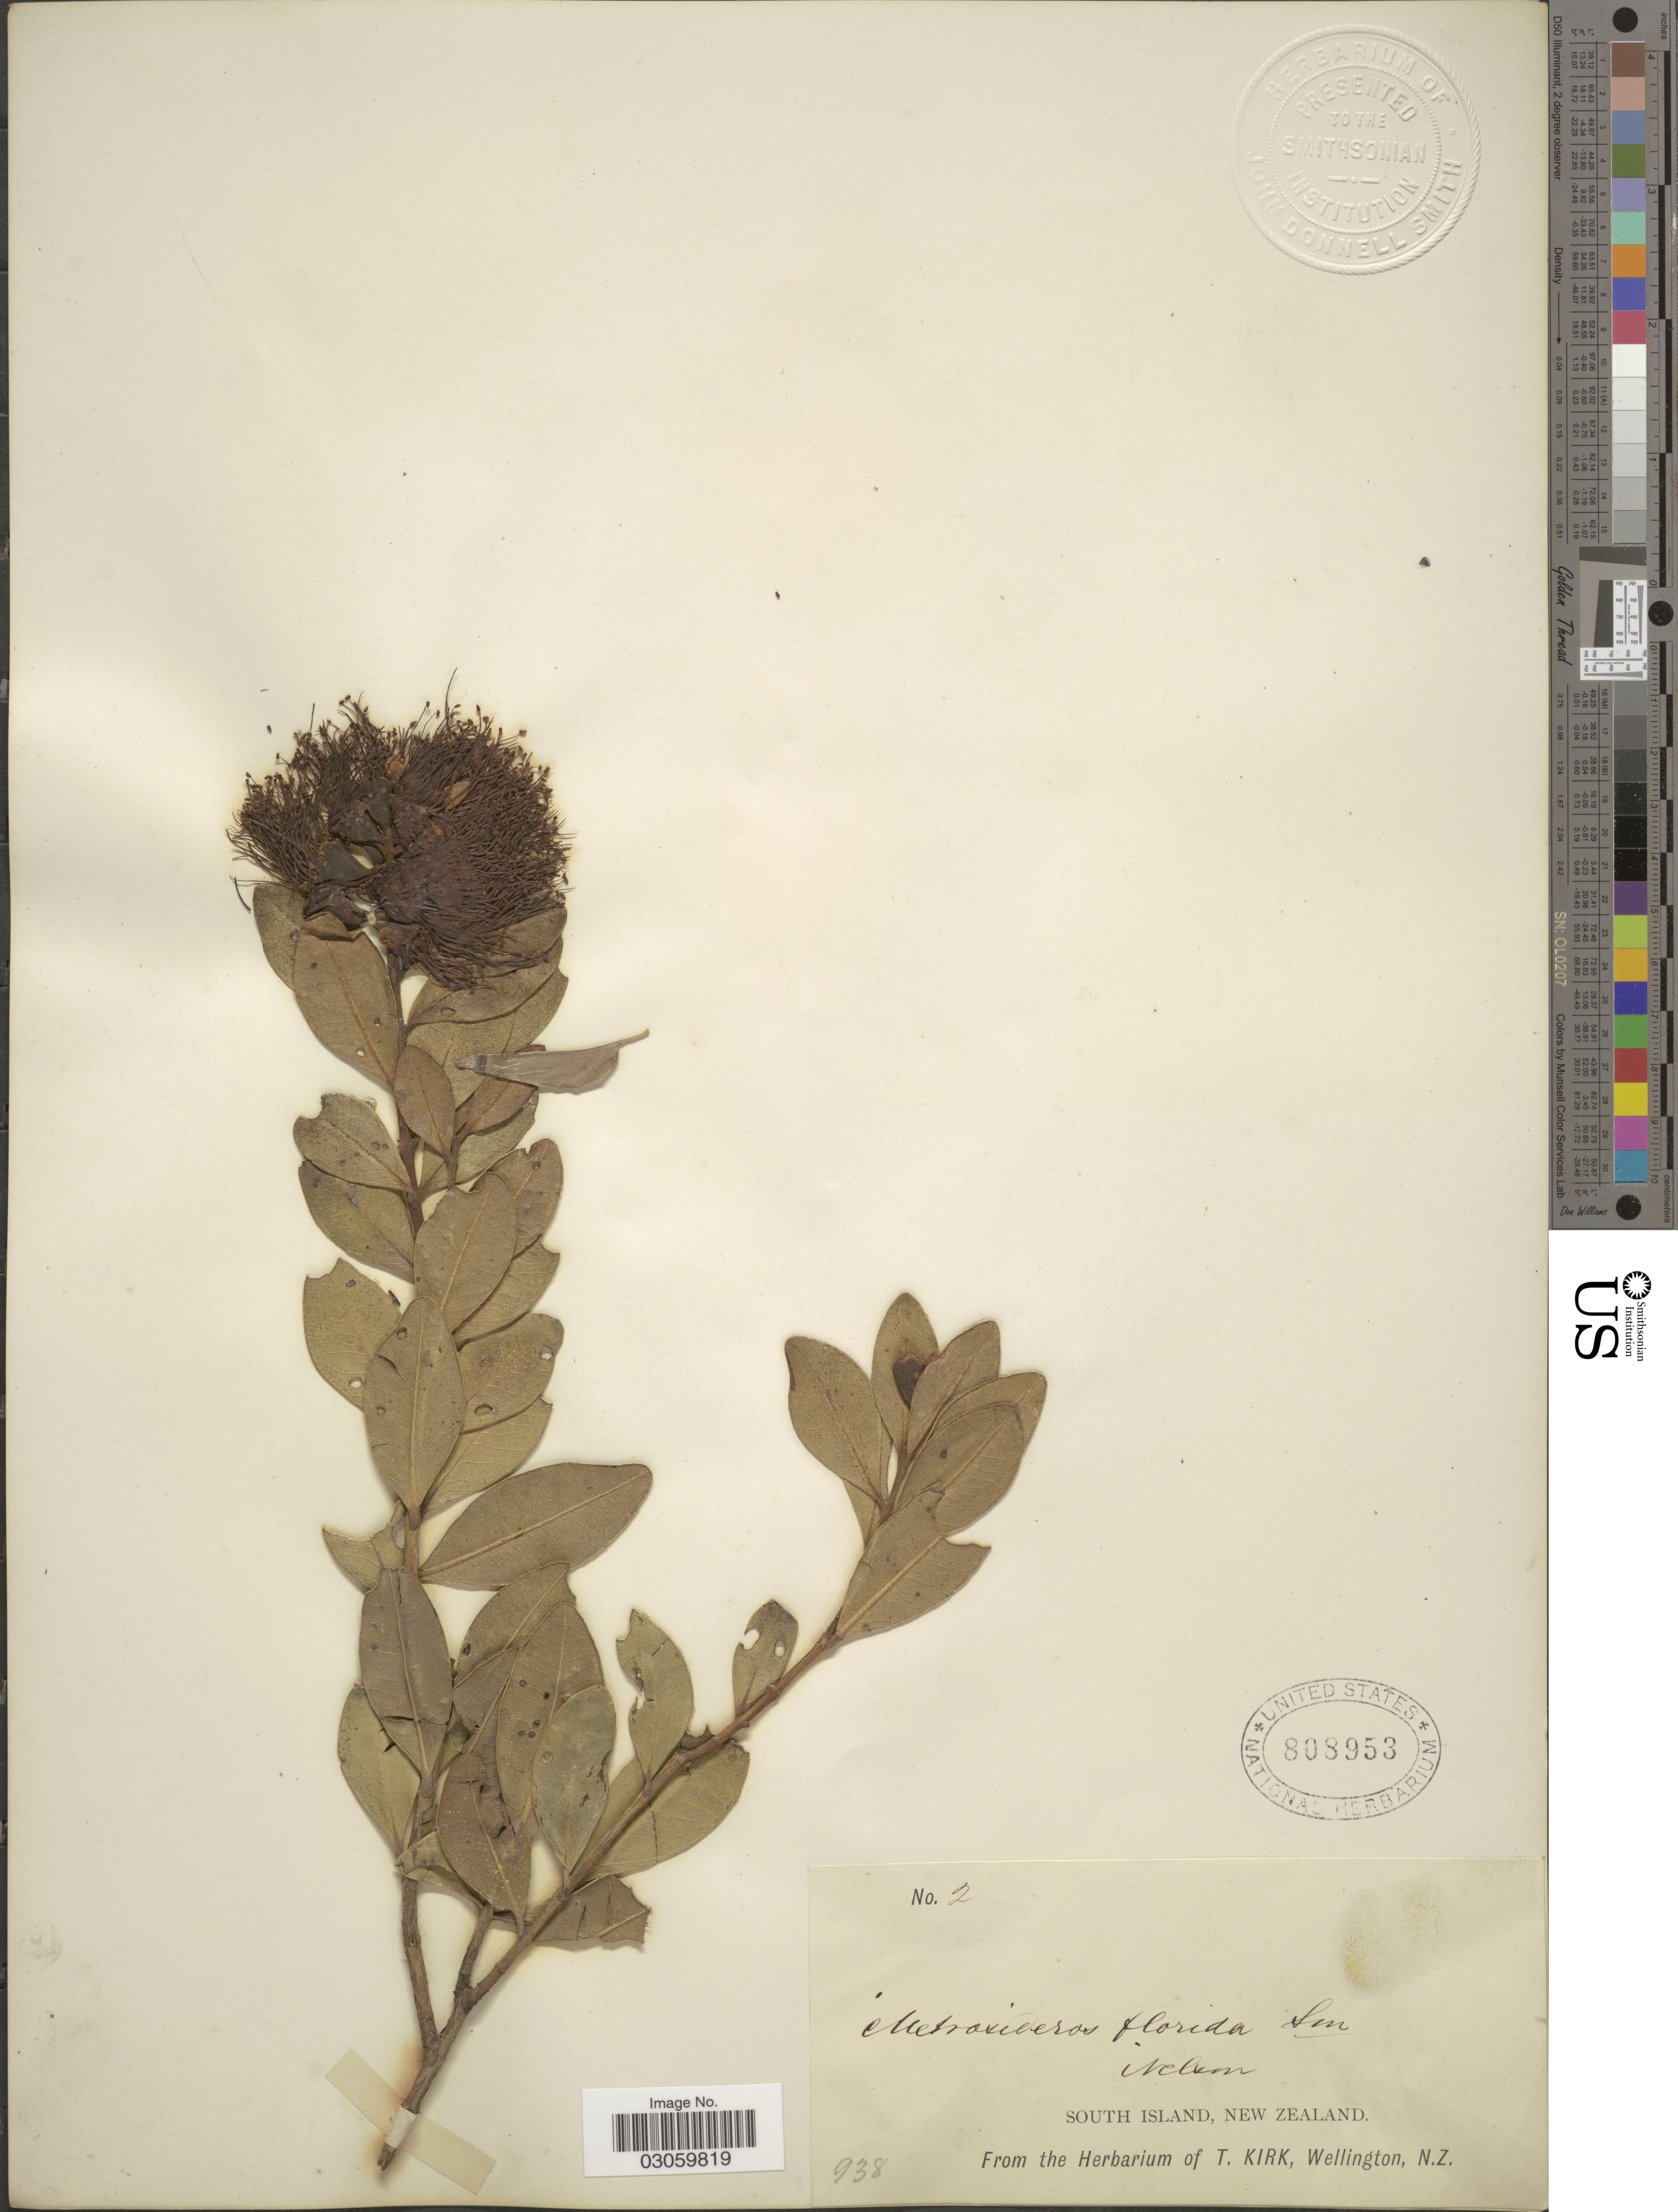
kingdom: Plantae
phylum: Tracheophyta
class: Magnoliopsida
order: Myrtales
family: Myrtaceae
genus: Metrosideros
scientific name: Metrosideros scandens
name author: Banks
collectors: ex herb. T. Kirk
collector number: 2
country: New Zealand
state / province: Nelson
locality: South Island.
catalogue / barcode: US 808953